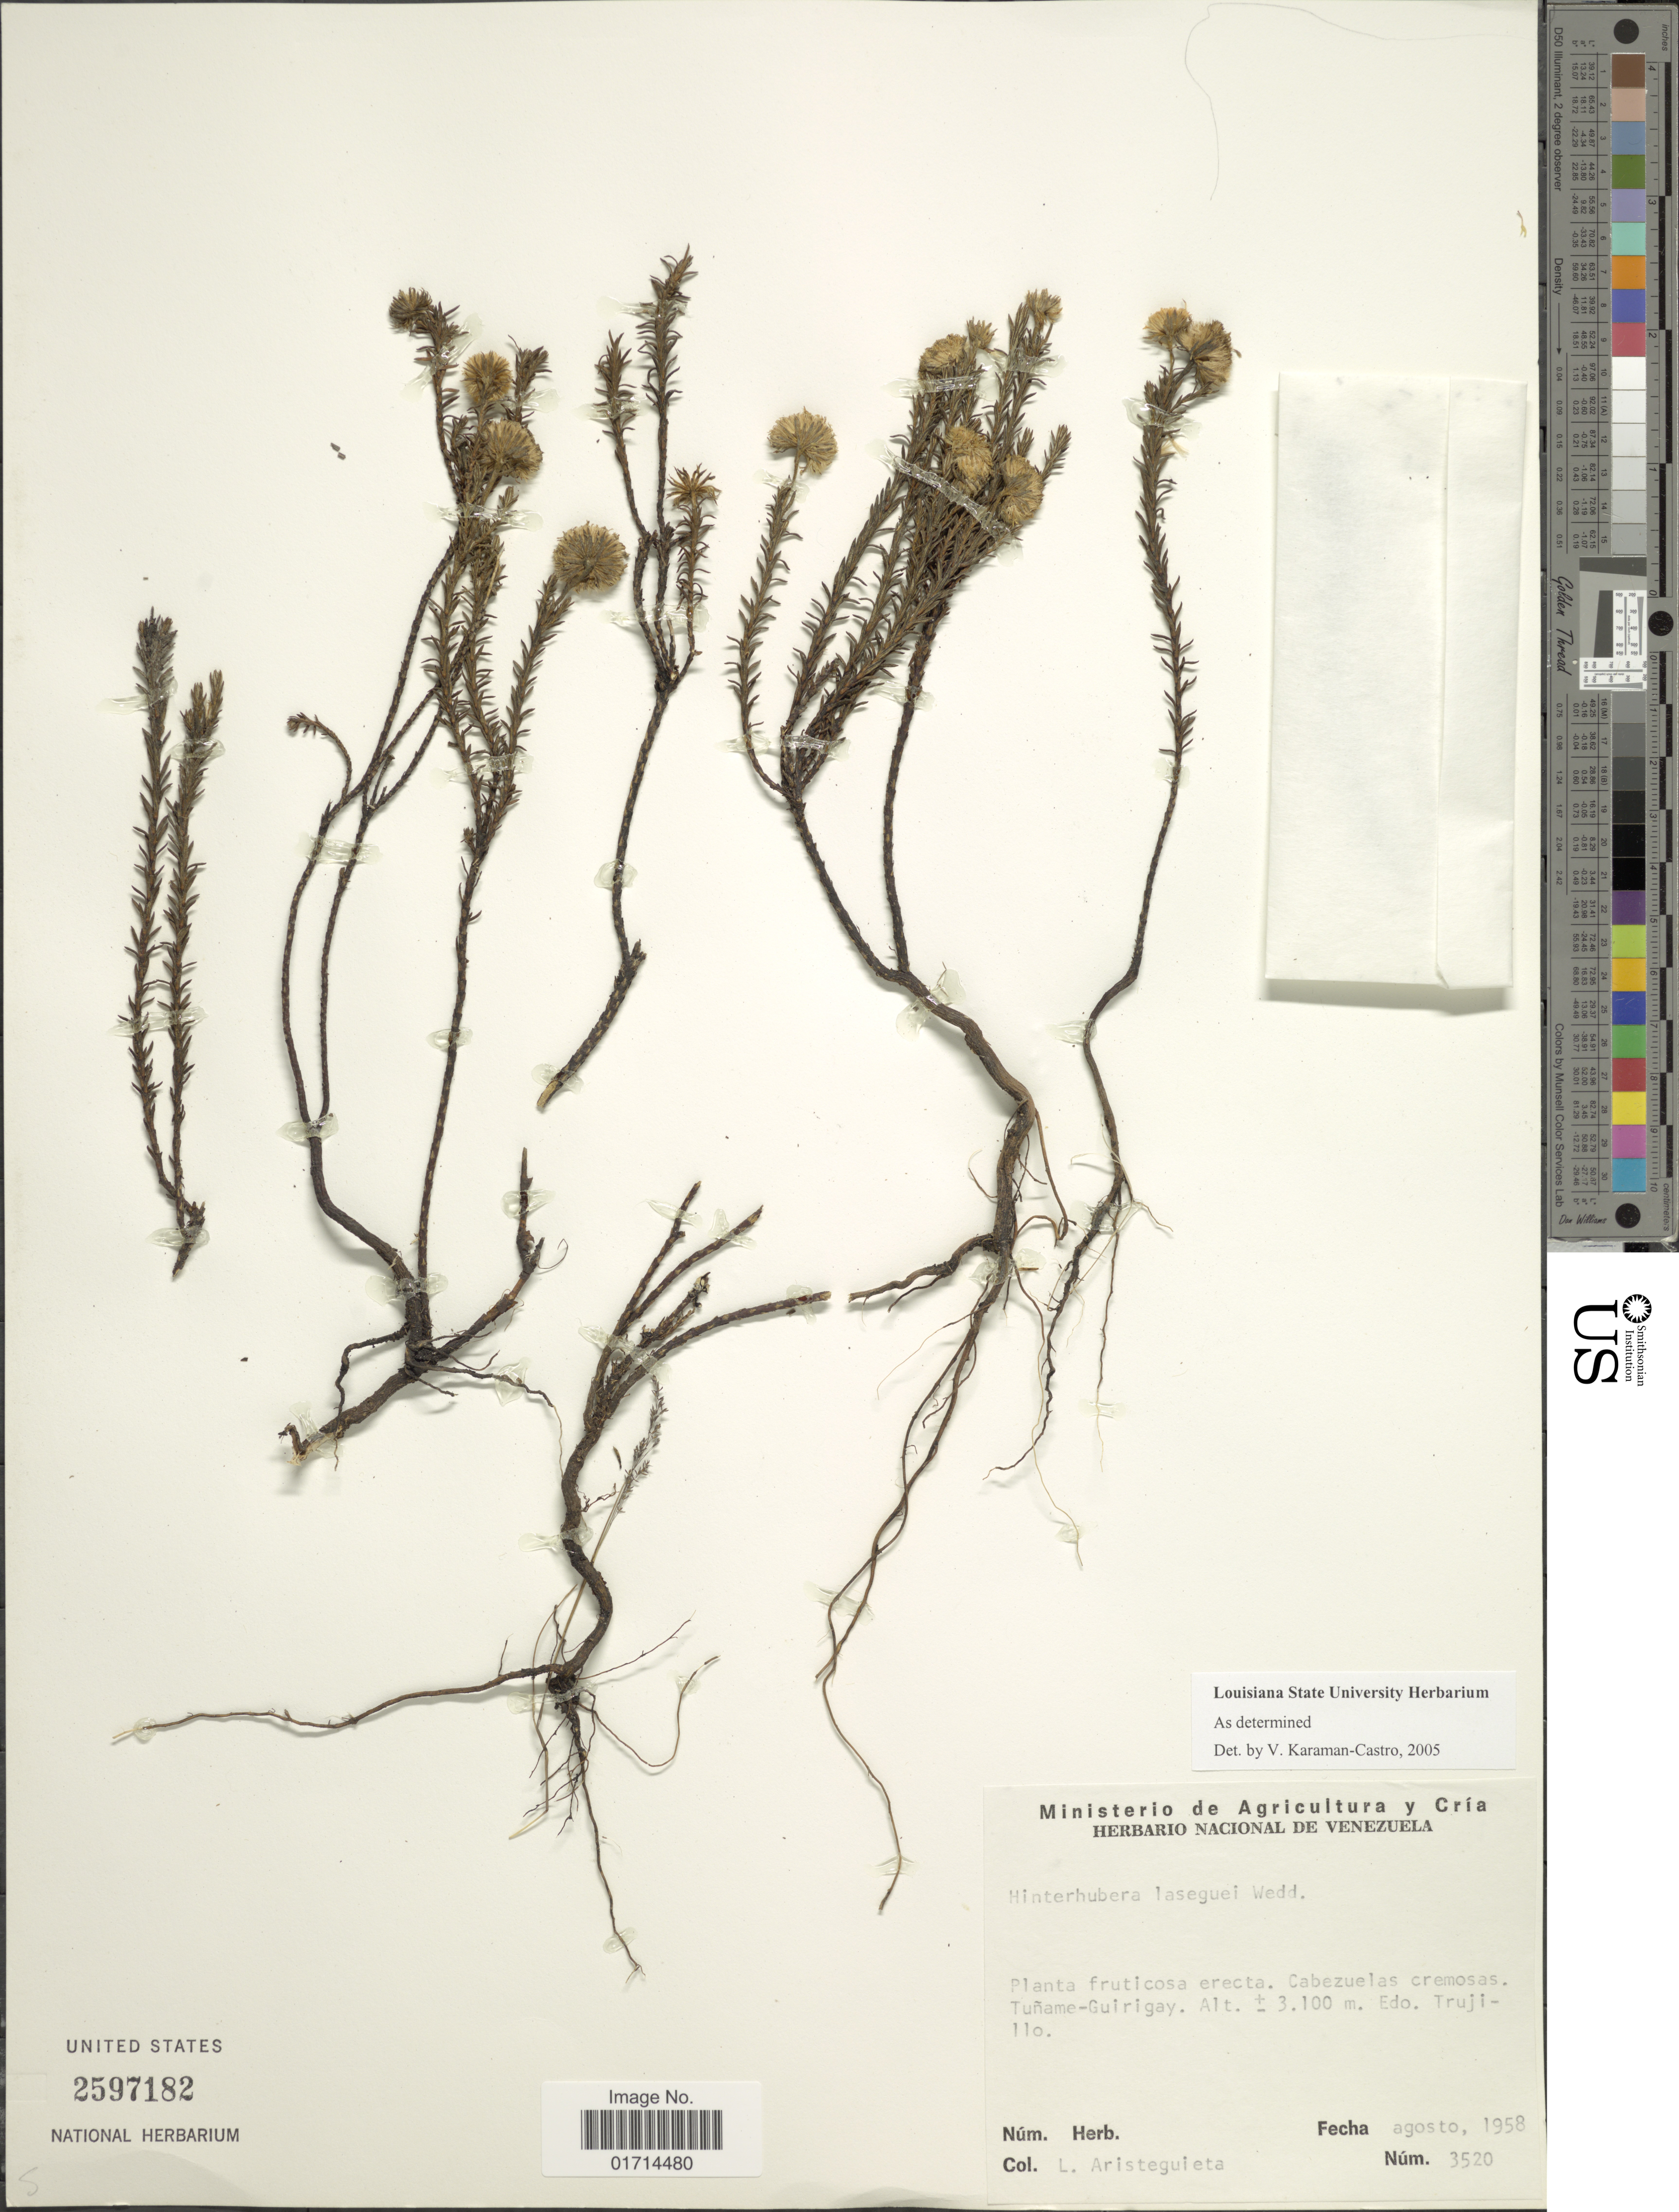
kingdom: Plantae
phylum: Tracheophyta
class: Magnoliopsida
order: Asterales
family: Asteraceae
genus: Hinterhubera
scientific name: Hinterhubera laseguei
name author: Wedd.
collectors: L. Aristeguieta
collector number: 3520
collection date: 1958-08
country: Venezuela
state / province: Trujillo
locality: Tuname-Guirigay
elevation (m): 3100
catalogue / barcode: US 2597182